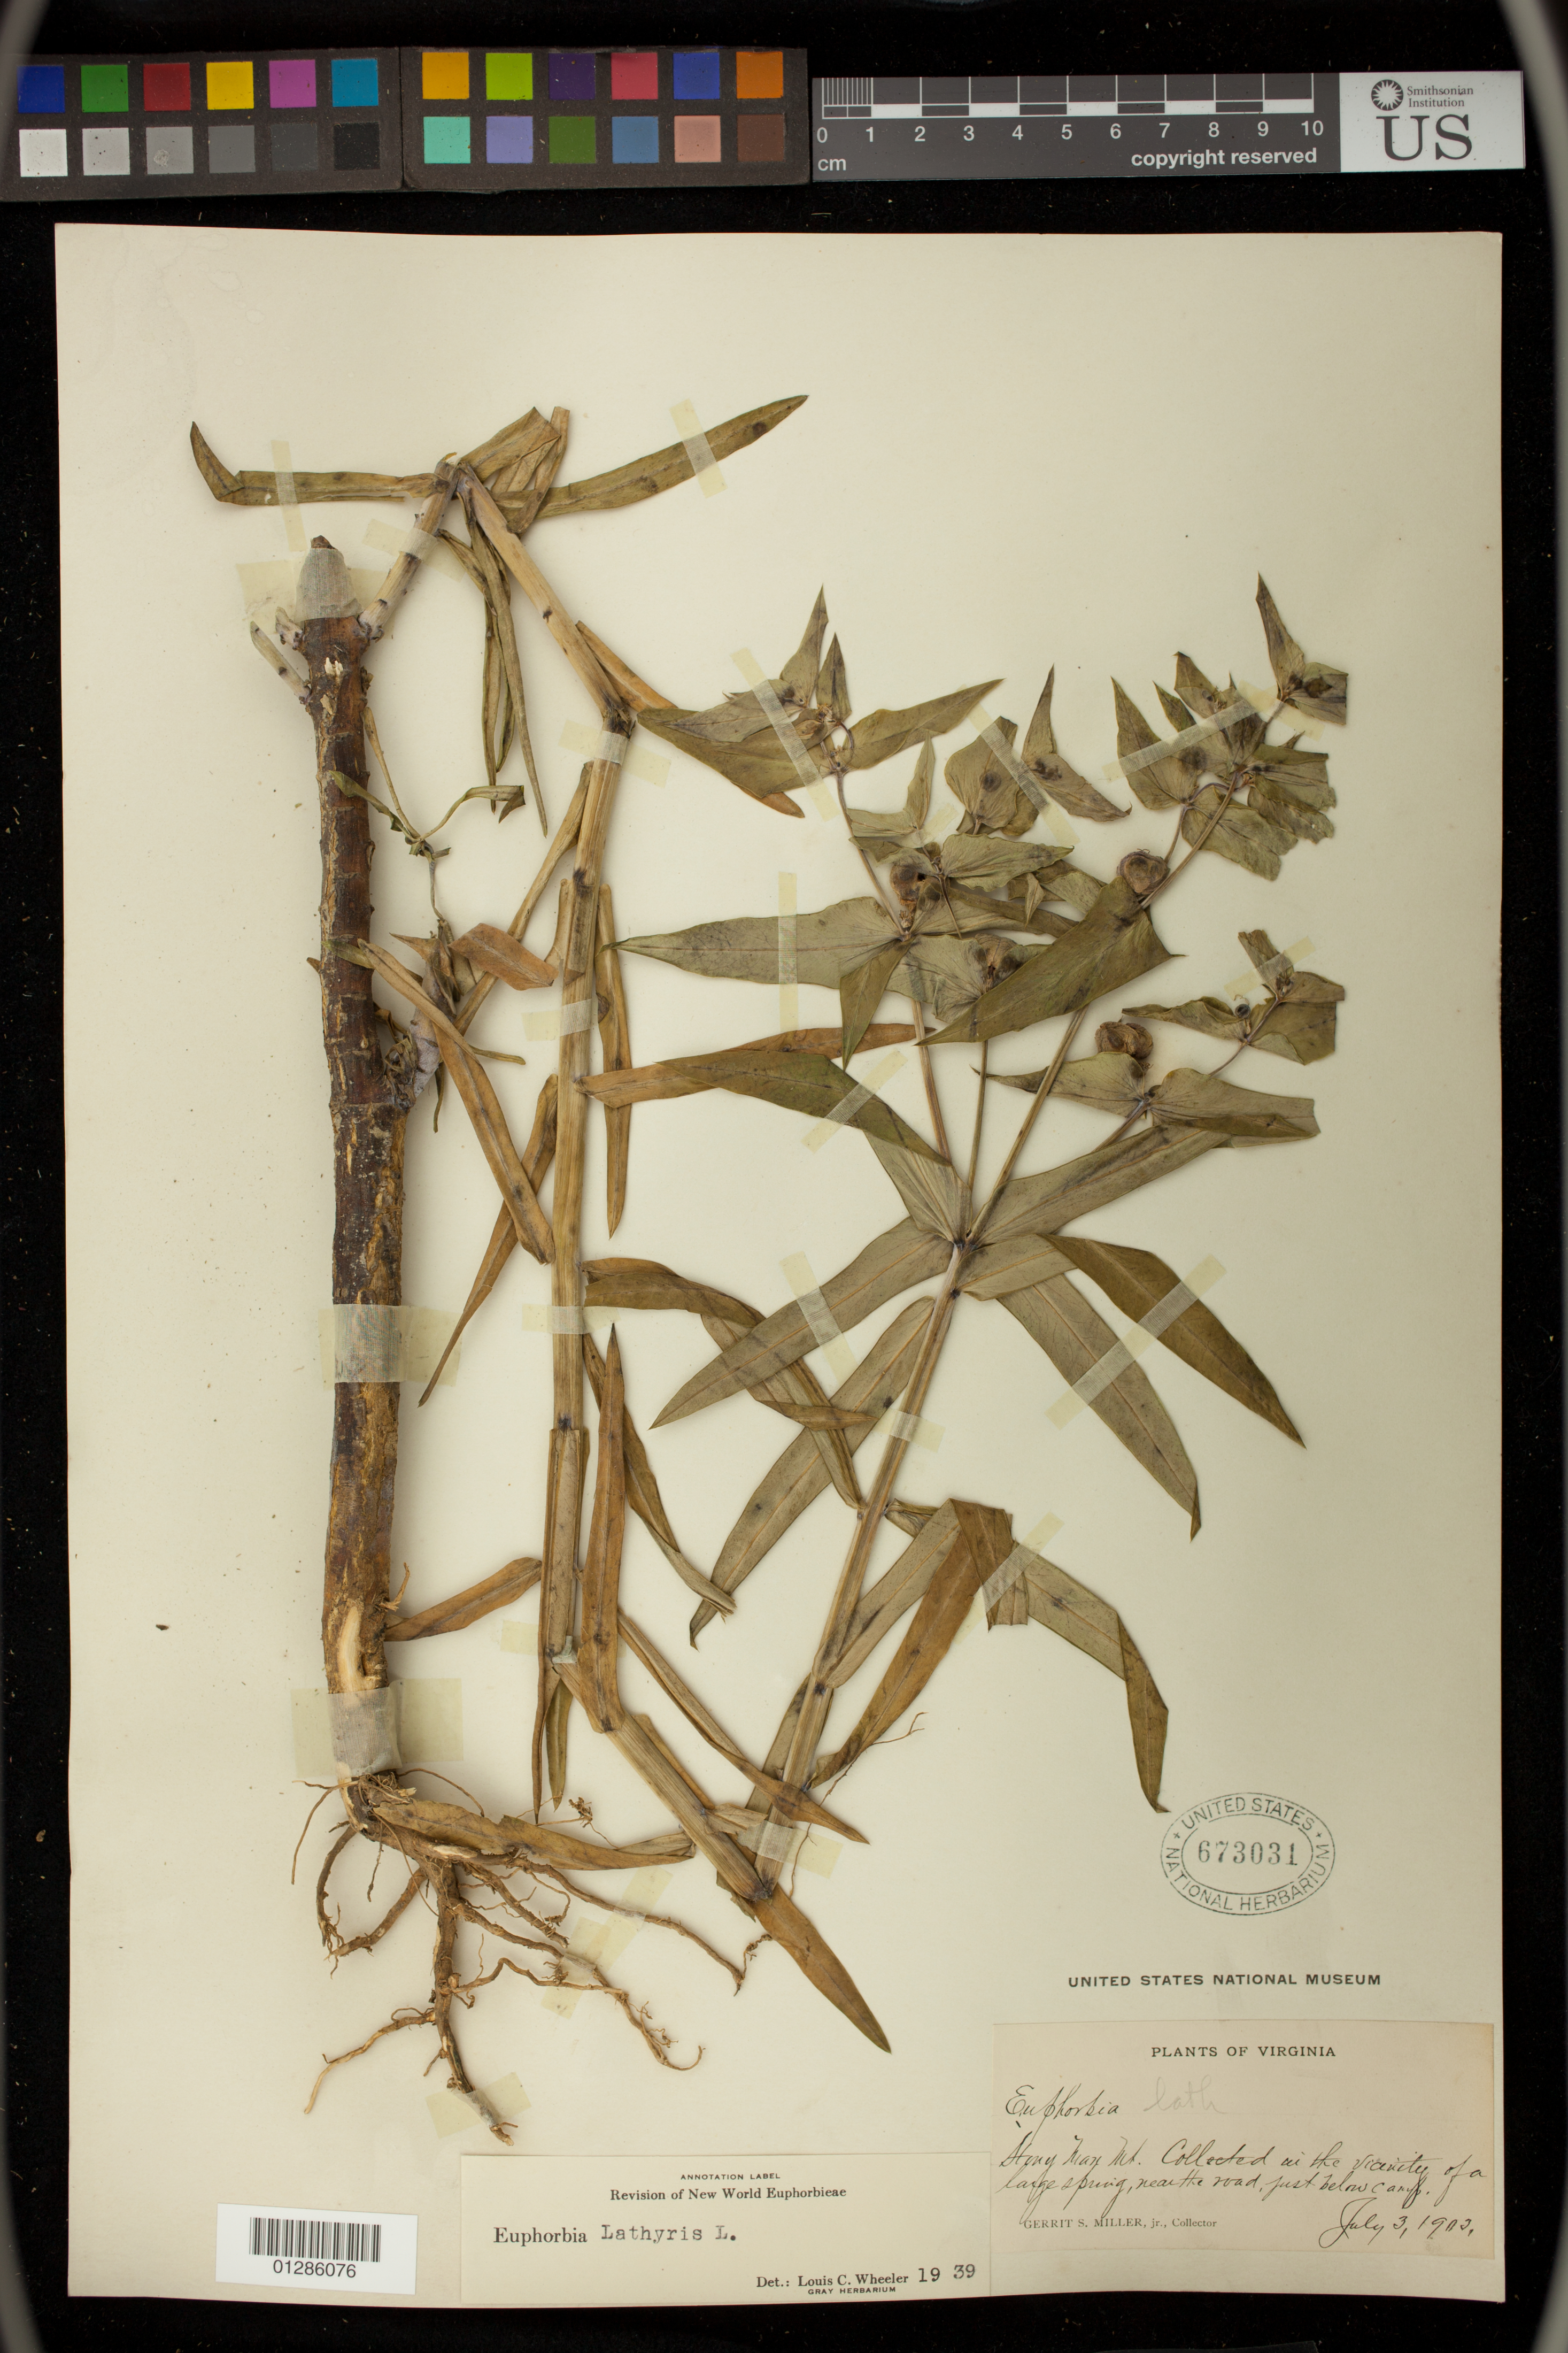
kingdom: Plantae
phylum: Tracheophyta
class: Magnoliopsida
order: Malpighiales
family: Euphorbiaceae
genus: Euphorbia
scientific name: Euphorbia lathyris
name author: L.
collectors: G. S. Miller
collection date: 1903-07-03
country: United States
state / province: Virginia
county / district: Page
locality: Stony Man Mt. Vicinity of a large spring, near the road, just below camp.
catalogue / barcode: US 673031